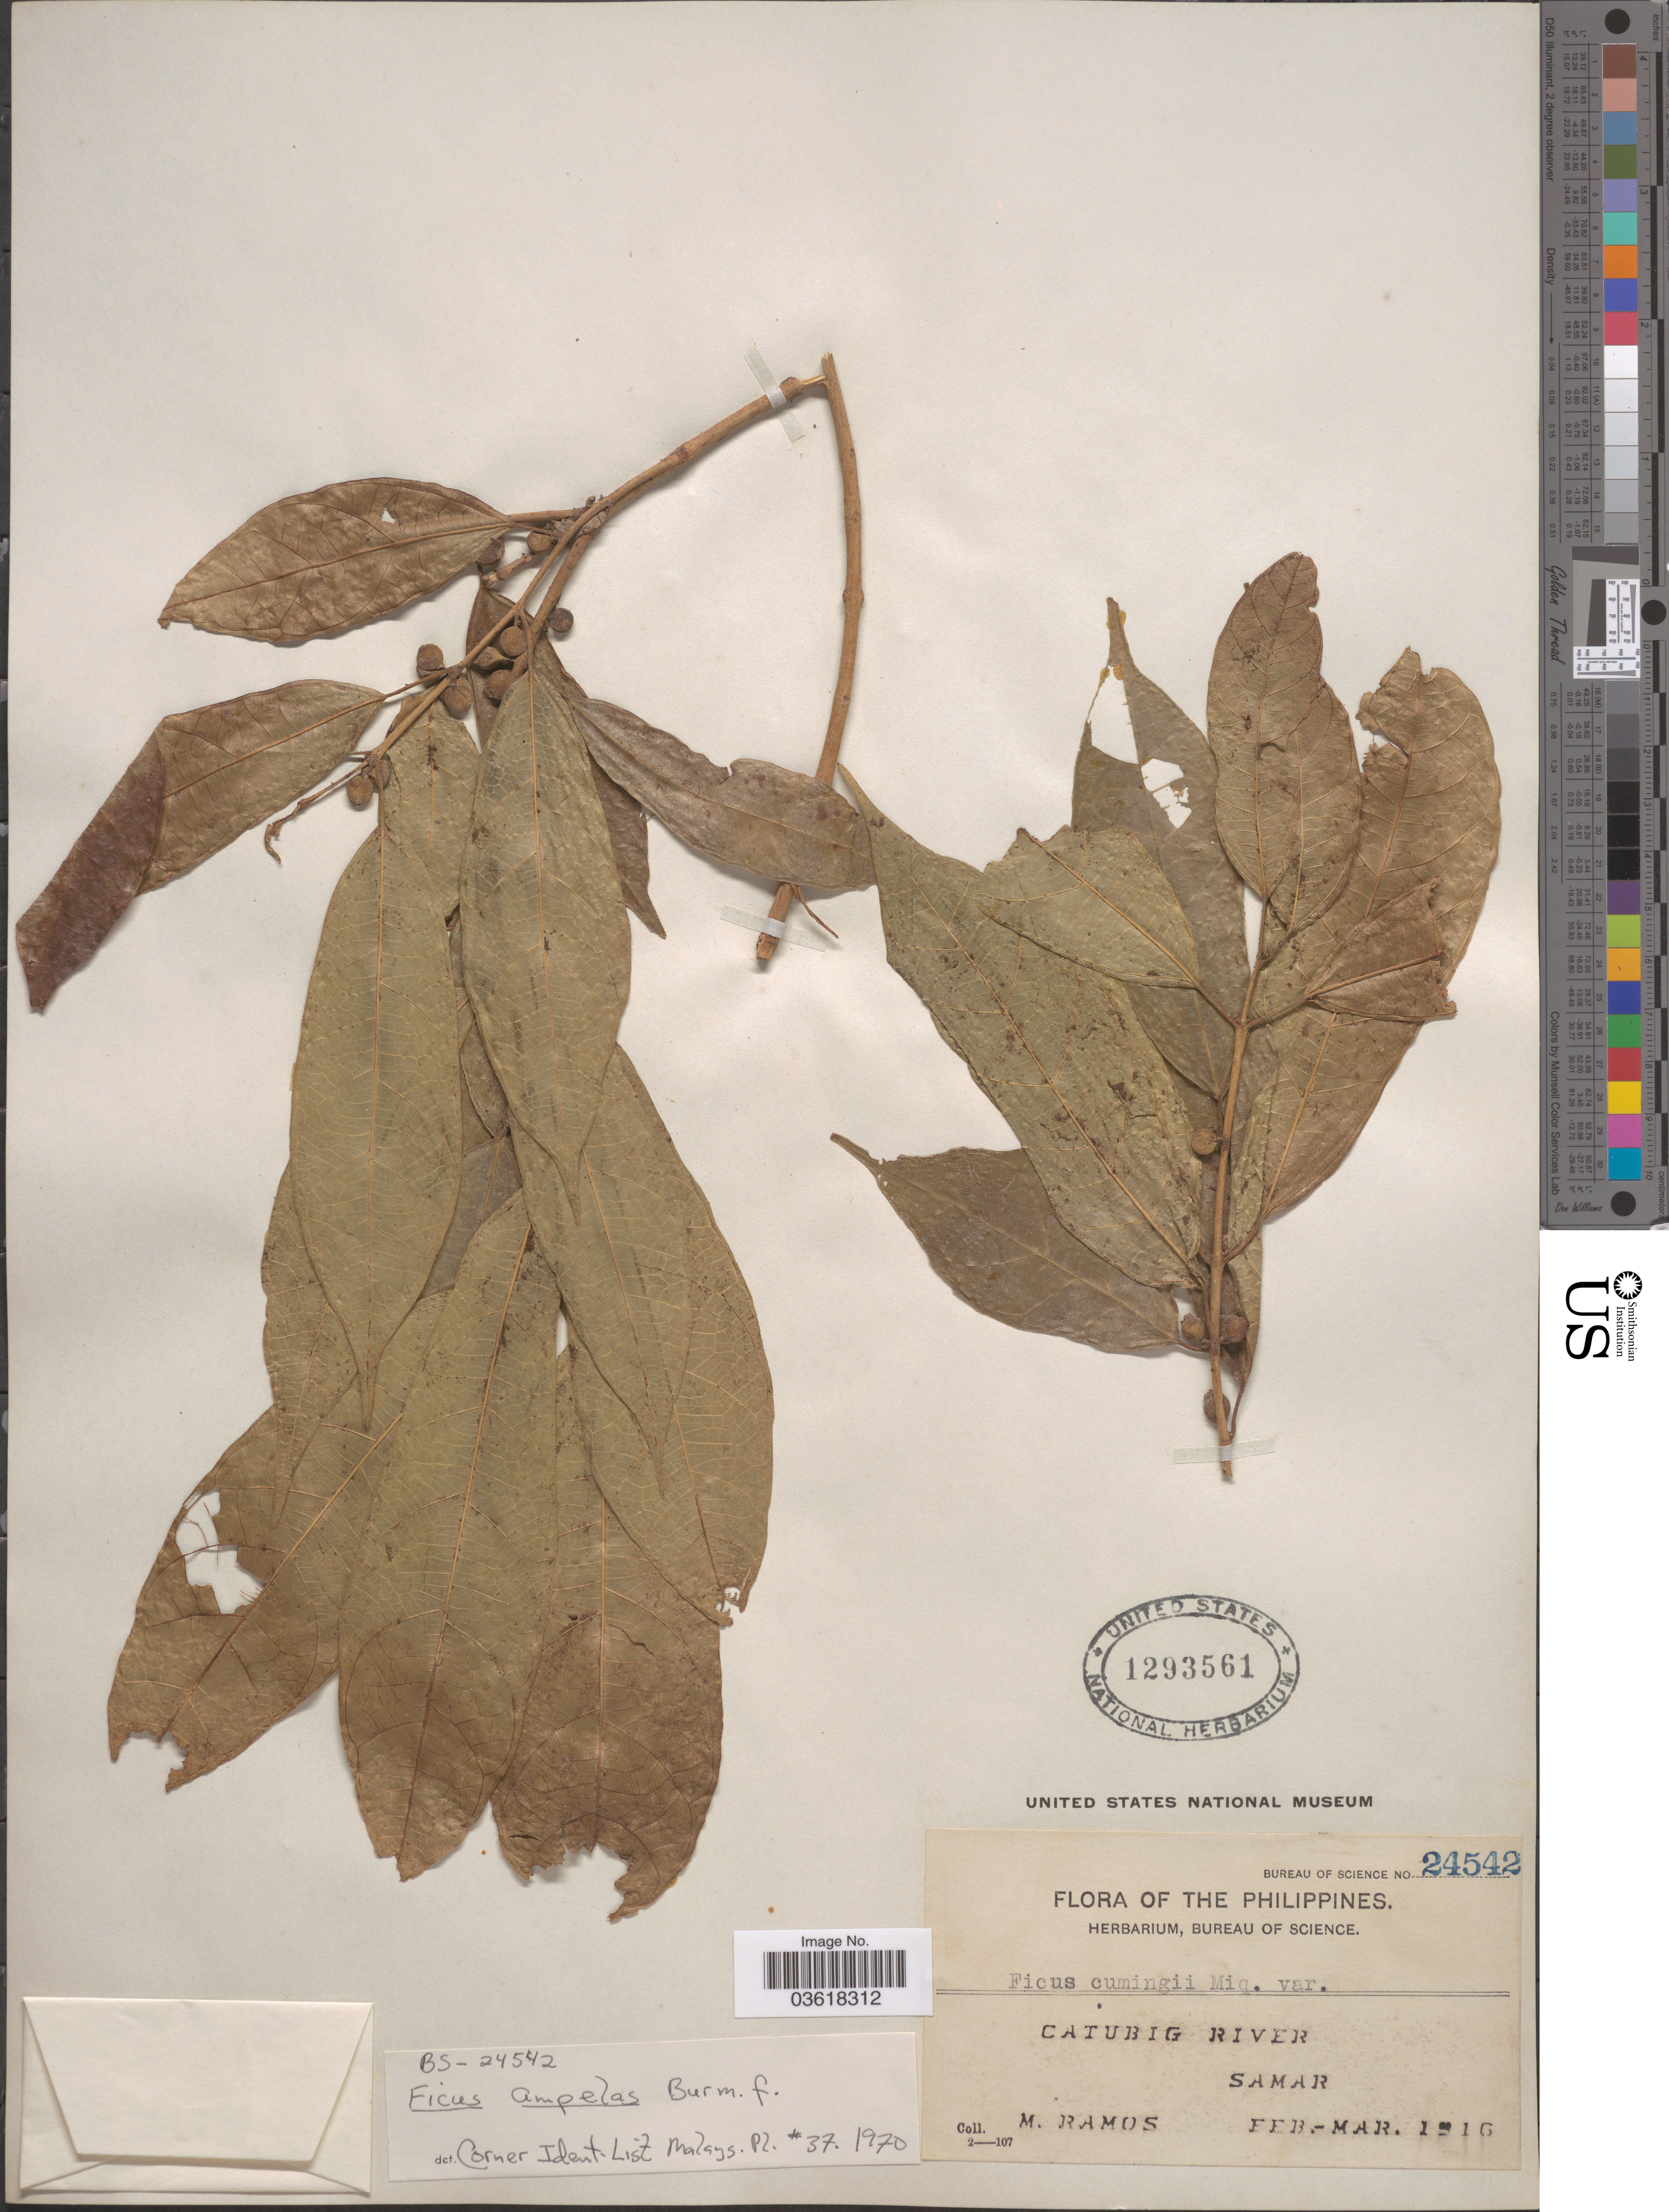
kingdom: Plantae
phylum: Tracheophyta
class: Magnoliopsida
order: Rosales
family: Moraceae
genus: Ficus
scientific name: Ficus ampelos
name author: Burm. f.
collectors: M. Ramos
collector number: Bureau of Science 24542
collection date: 1916-02/1916-03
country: Philippines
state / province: Eastern Visayas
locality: Catubig River. Samar.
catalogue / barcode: US 1293561